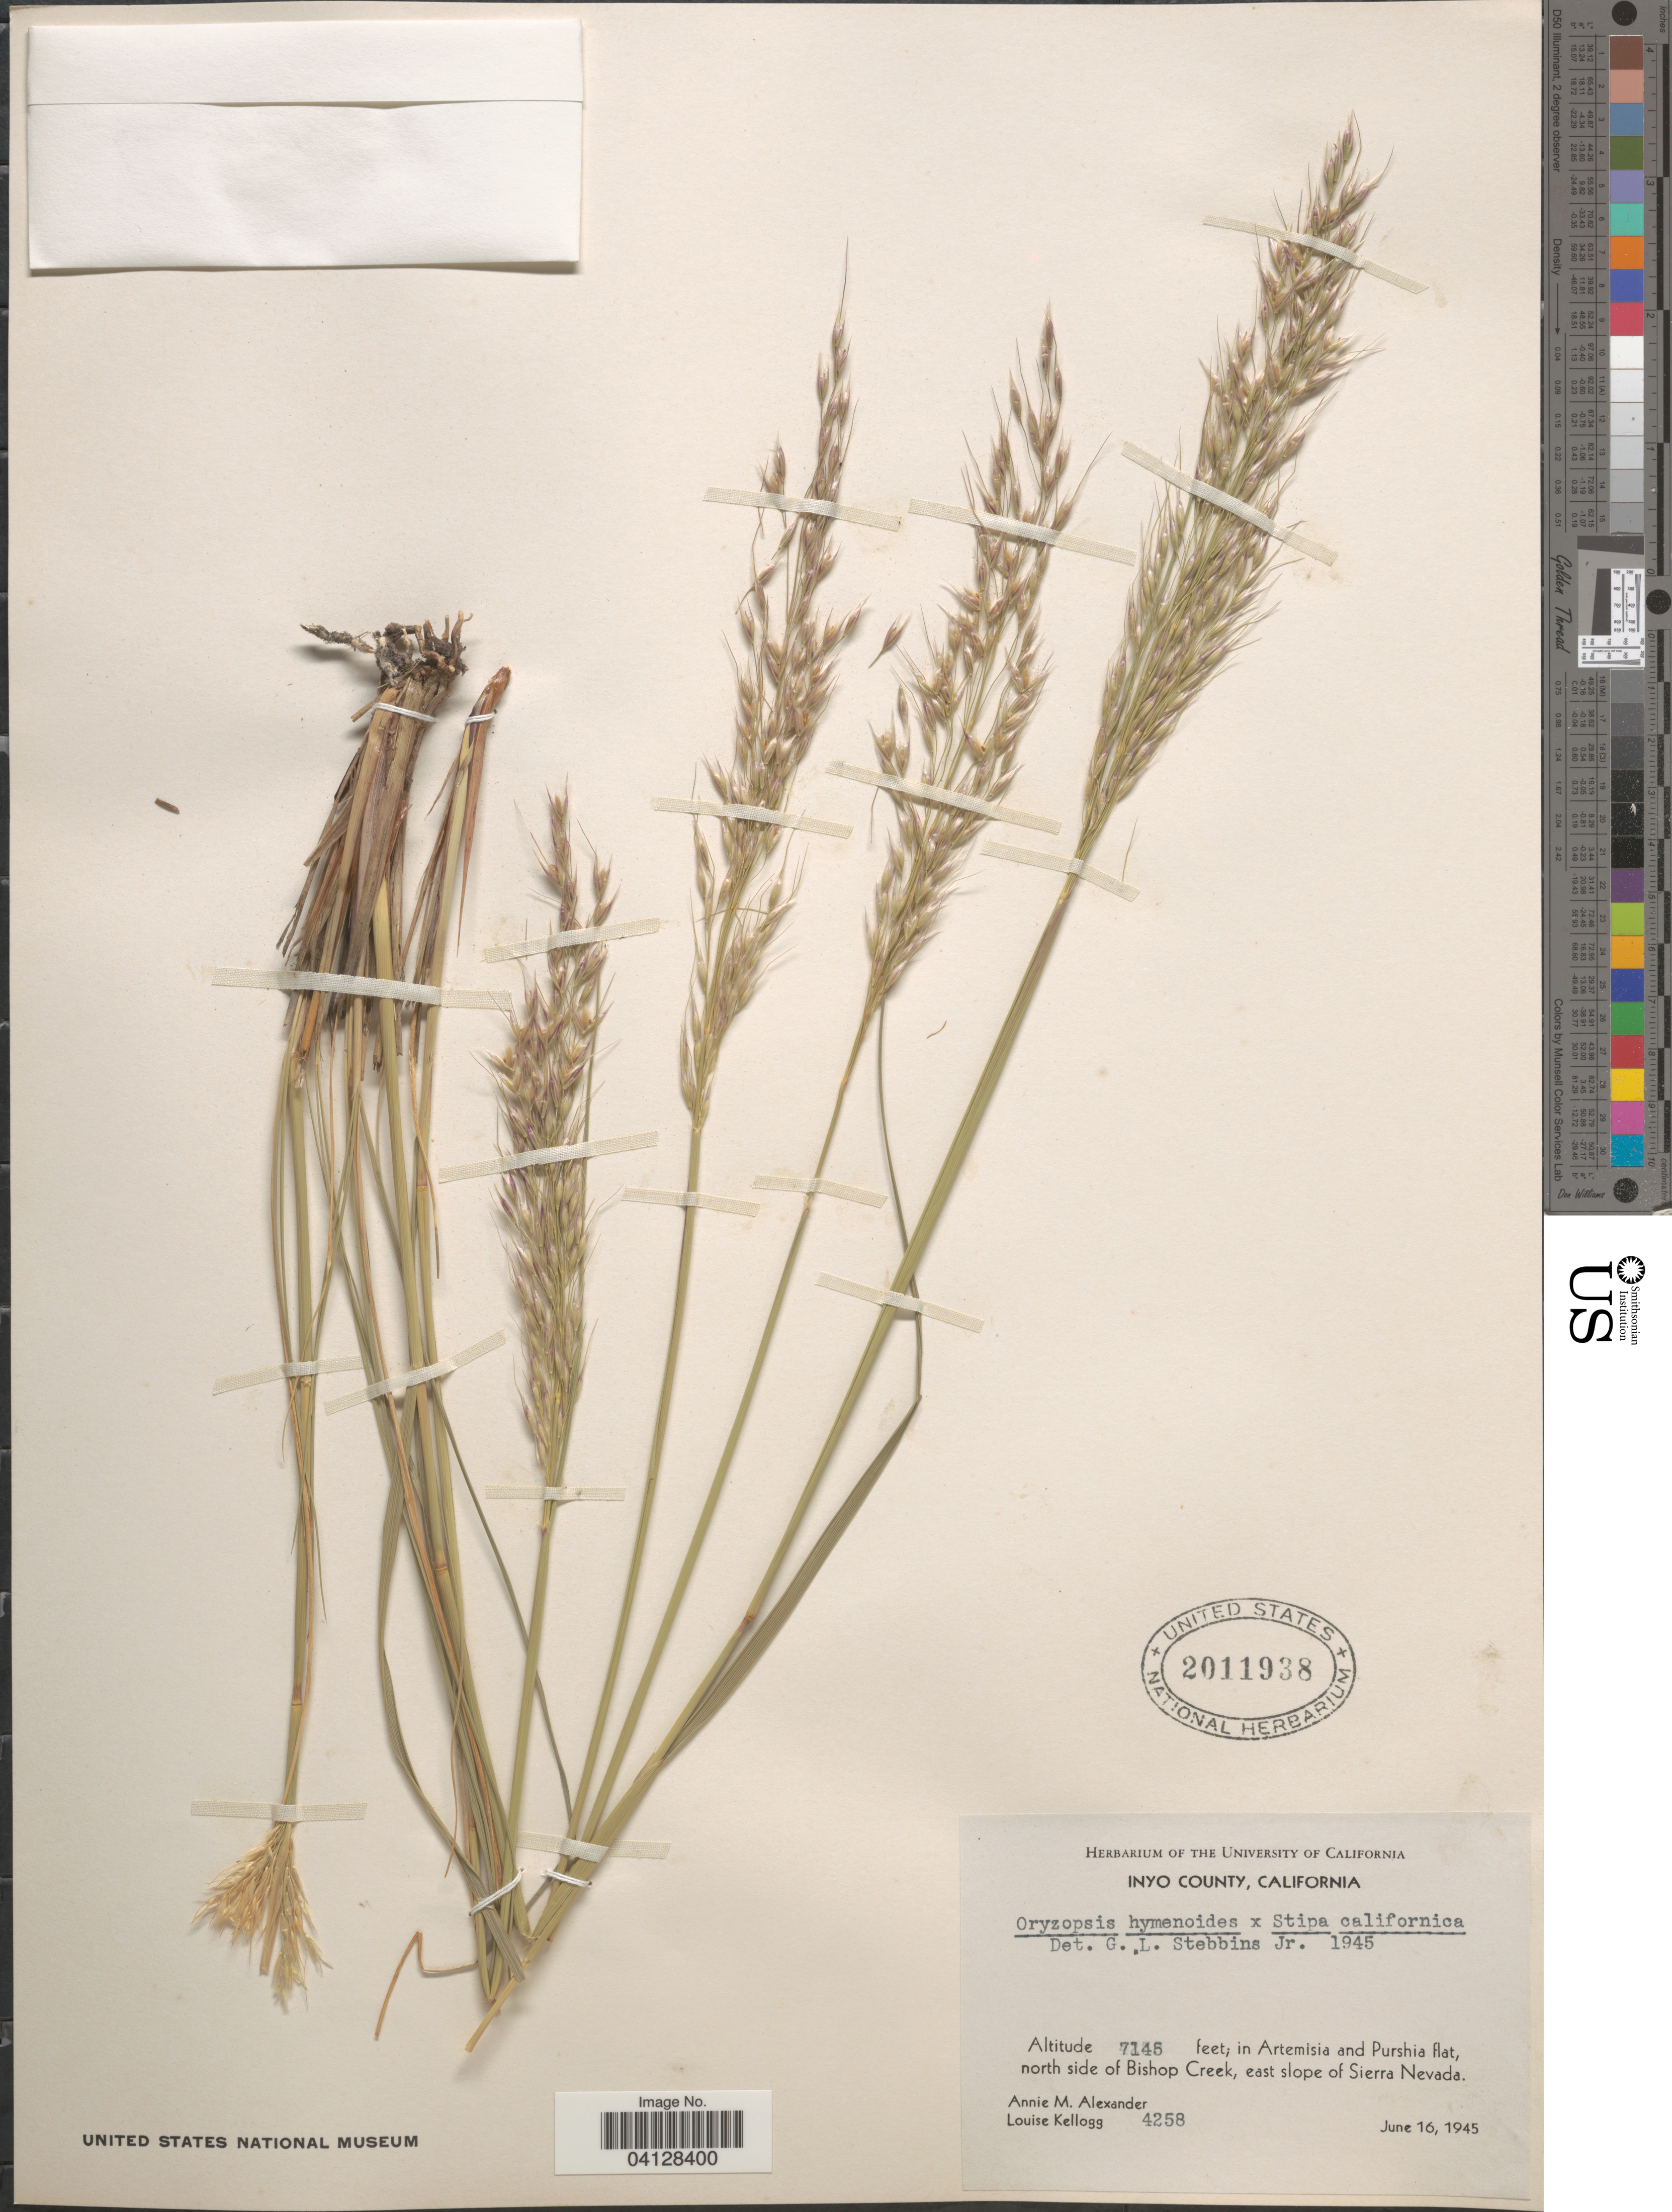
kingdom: Plantae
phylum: Tracheophyta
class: Liliopsida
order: Poales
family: Poaceae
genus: Oryzopsis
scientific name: Oryzopsis hymenoides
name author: (Roem. & Schult.) Ricker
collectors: A. M. Alexander & L. Kellogg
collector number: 4258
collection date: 1945-06-16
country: United States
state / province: California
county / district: Inyo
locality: Inyo County. In Artemisia and Purshia flat, north side of Bishop Creek, east slope of Sierra Nevada.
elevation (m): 2178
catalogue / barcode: US 2011938